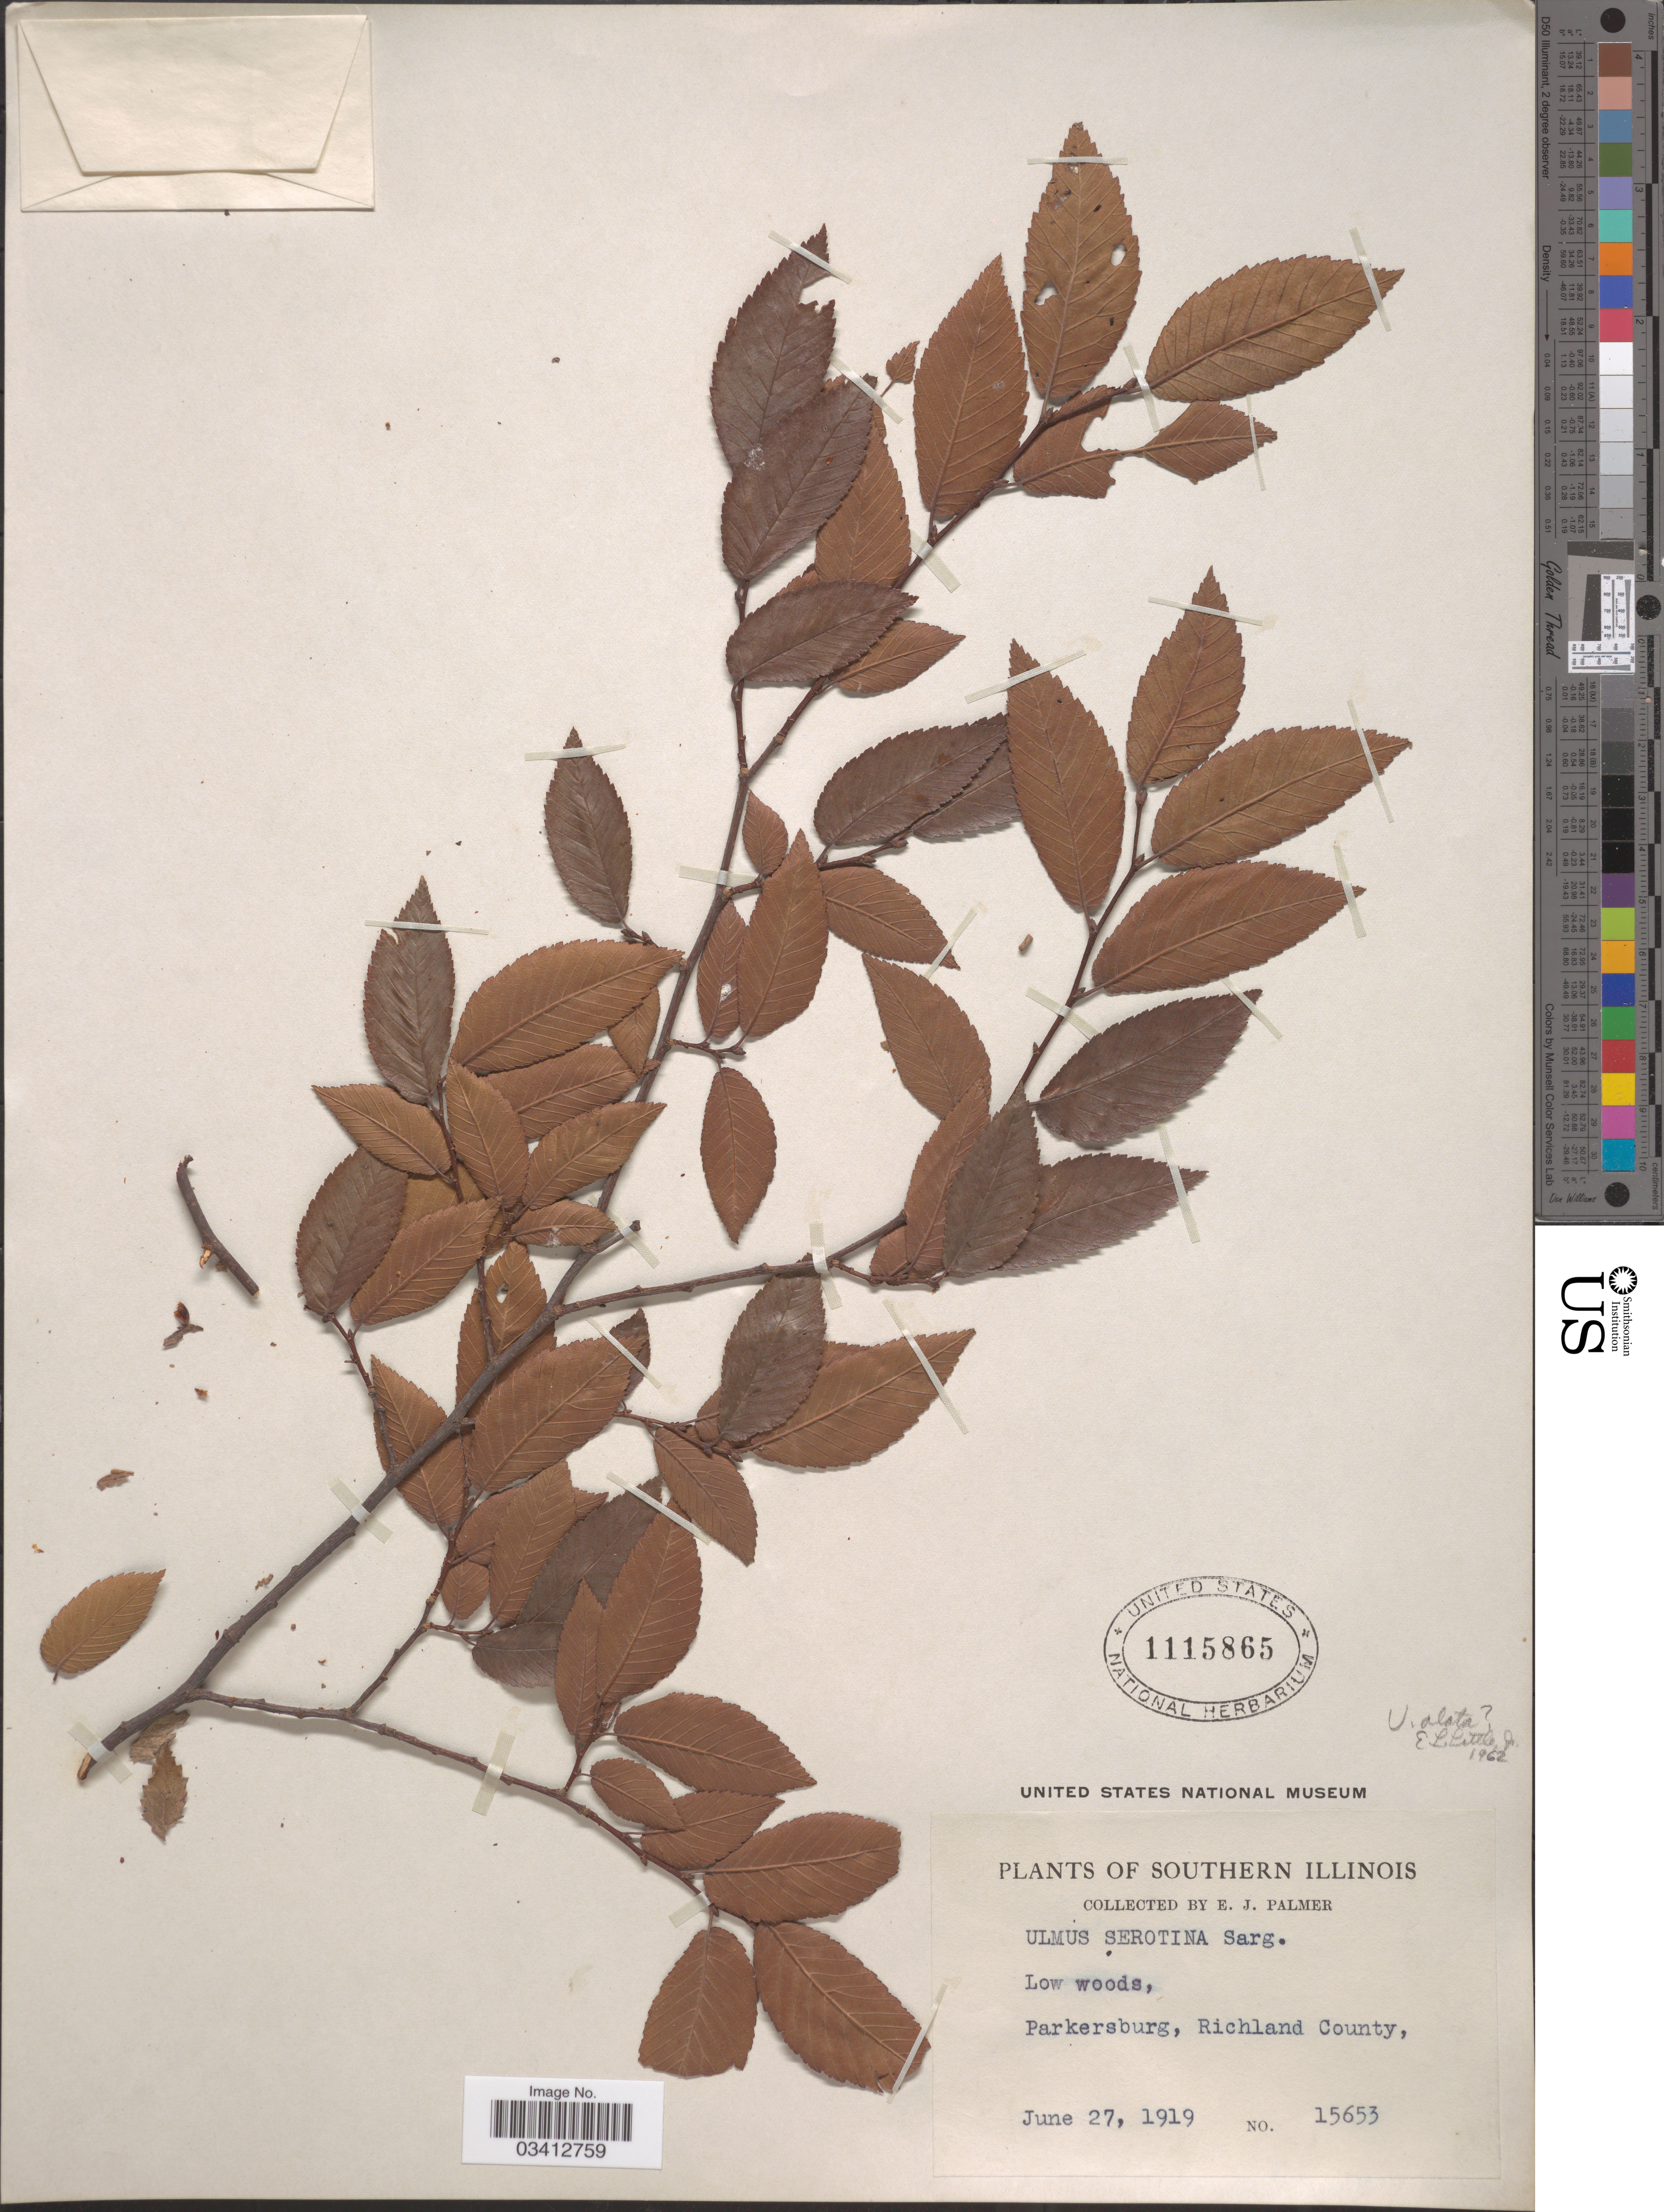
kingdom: Plantae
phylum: Tracheophyta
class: Magnoliopsida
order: Rosales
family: Ulmaceae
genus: Ulmus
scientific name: Ulmus alata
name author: Michx.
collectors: E. J. Palmer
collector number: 15653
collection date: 1919-06-27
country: United States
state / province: Illinois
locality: Southern Illinois. Parkersburg, Richland County.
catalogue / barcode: US 1115865